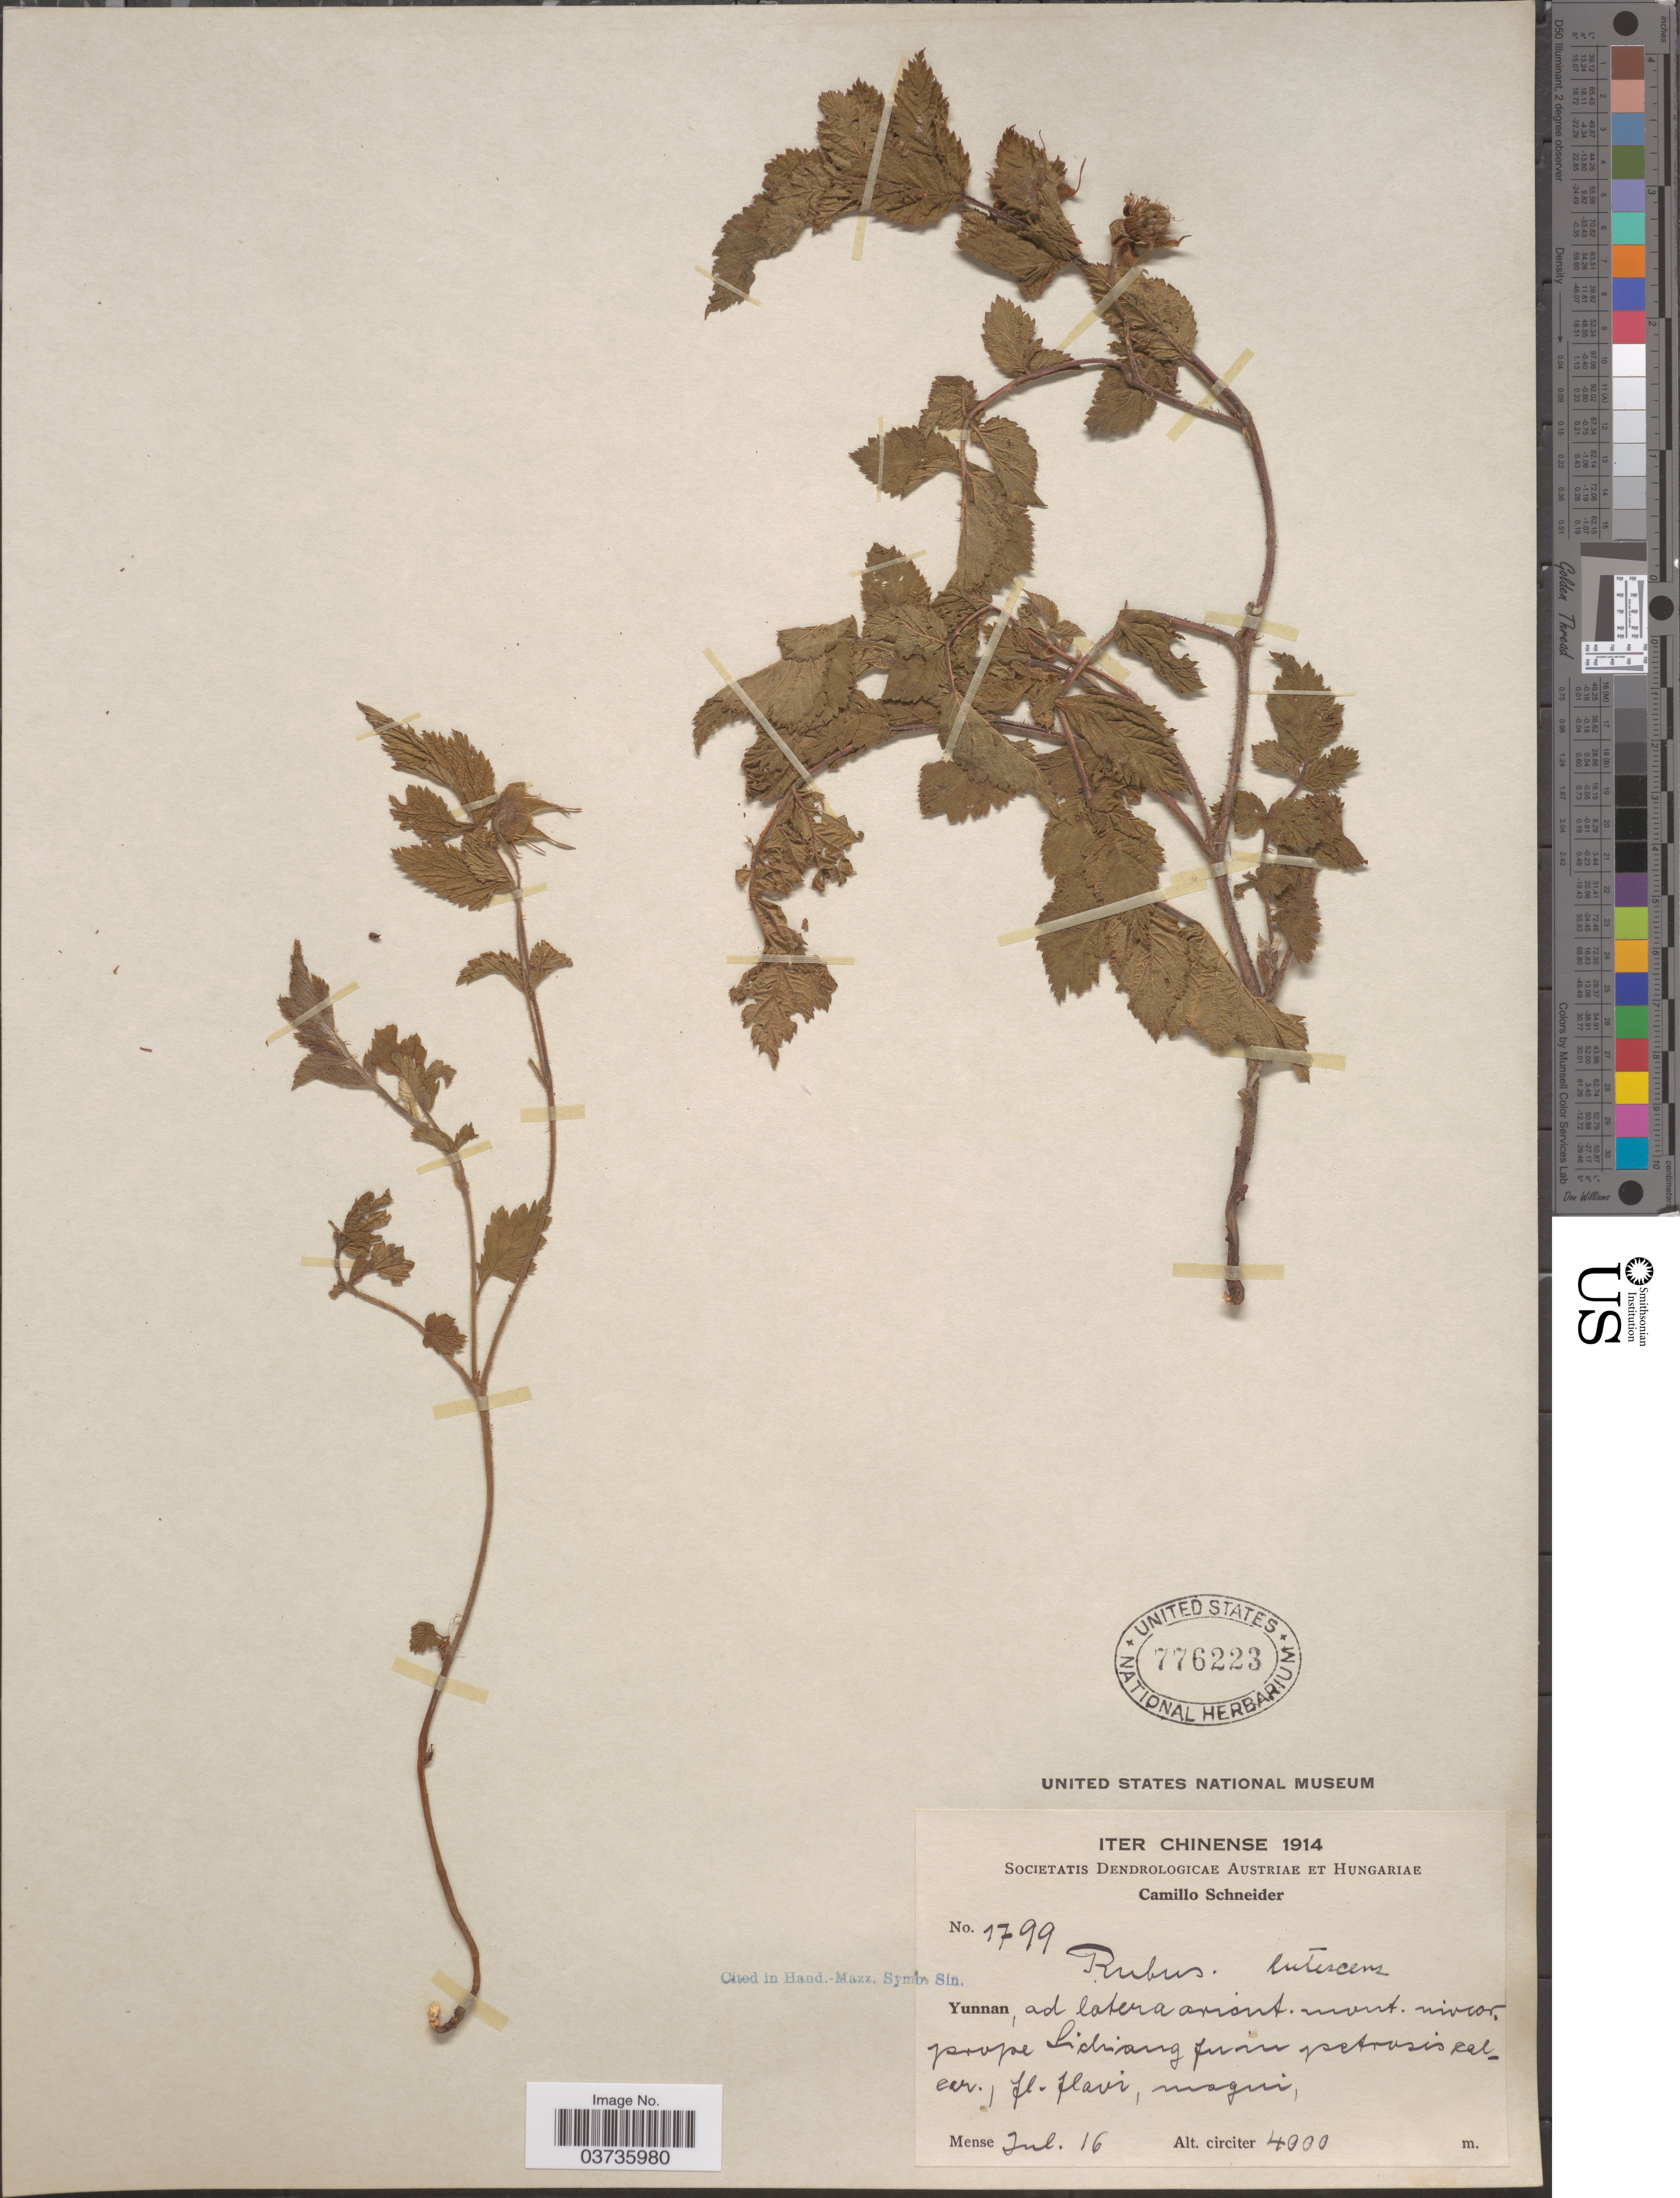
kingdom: Plantae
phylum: Tracheophyta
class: Magnoliopsida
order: Rosales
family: Rosaceae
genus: Rubus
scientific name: Rubus lutescens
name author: Franch.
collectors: C. K. Schneider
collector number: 1799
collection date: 1914-07-16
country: China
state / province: Yunnan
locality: Iter Chinense. Ad latera orient. mont. uivcor. prope Lichiang fuin petrosis calcar. [interpreted]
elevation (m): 4000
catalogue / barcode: US 776223